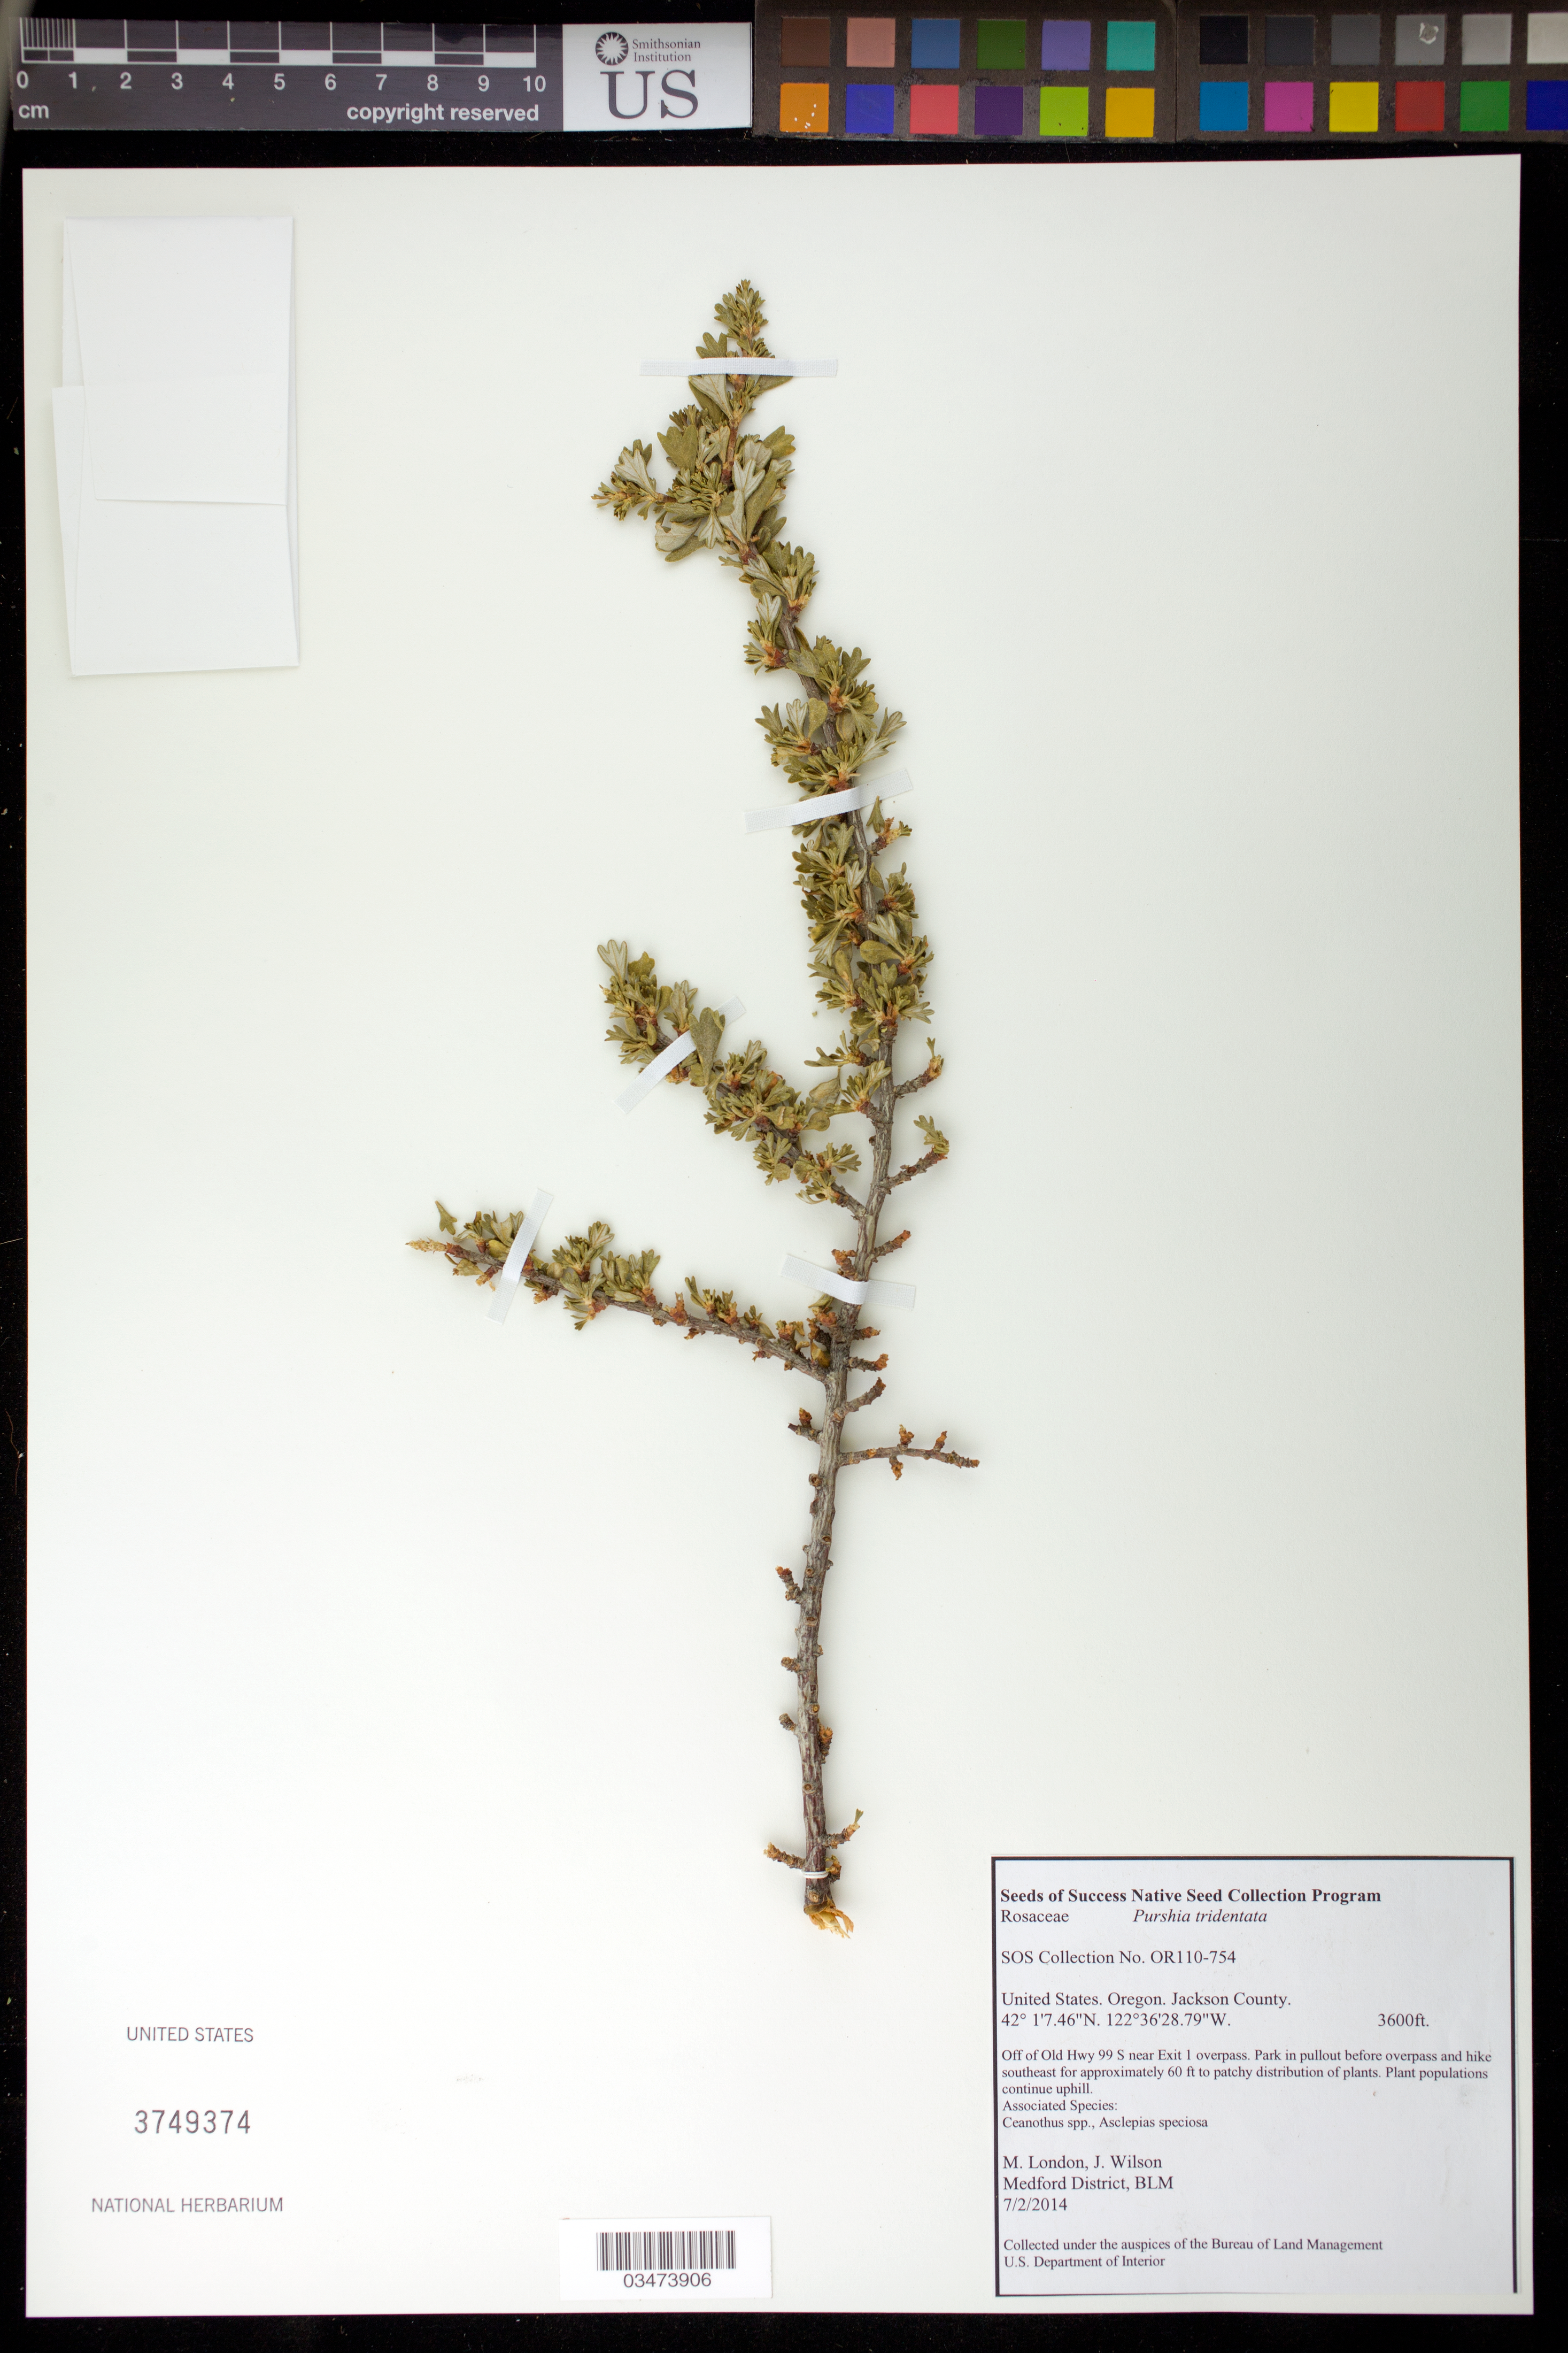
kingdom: Plantae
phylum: Tracheophyta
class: Magnoliopsida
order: Rosales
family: Rosaceae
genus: Purshia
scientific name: Purshia tridentata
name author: (Pursh) DC.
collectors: M. London & J. Wilson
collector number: OR110-754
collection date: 2014-07-02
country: United States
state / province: Oregon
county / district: Jackson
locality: Off of Old Hwy 99 S near Exit 1 overpass.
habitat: Associated species: Ceanothus sp., Asclepias speciosa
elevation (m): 1097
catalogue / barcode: US 3749374